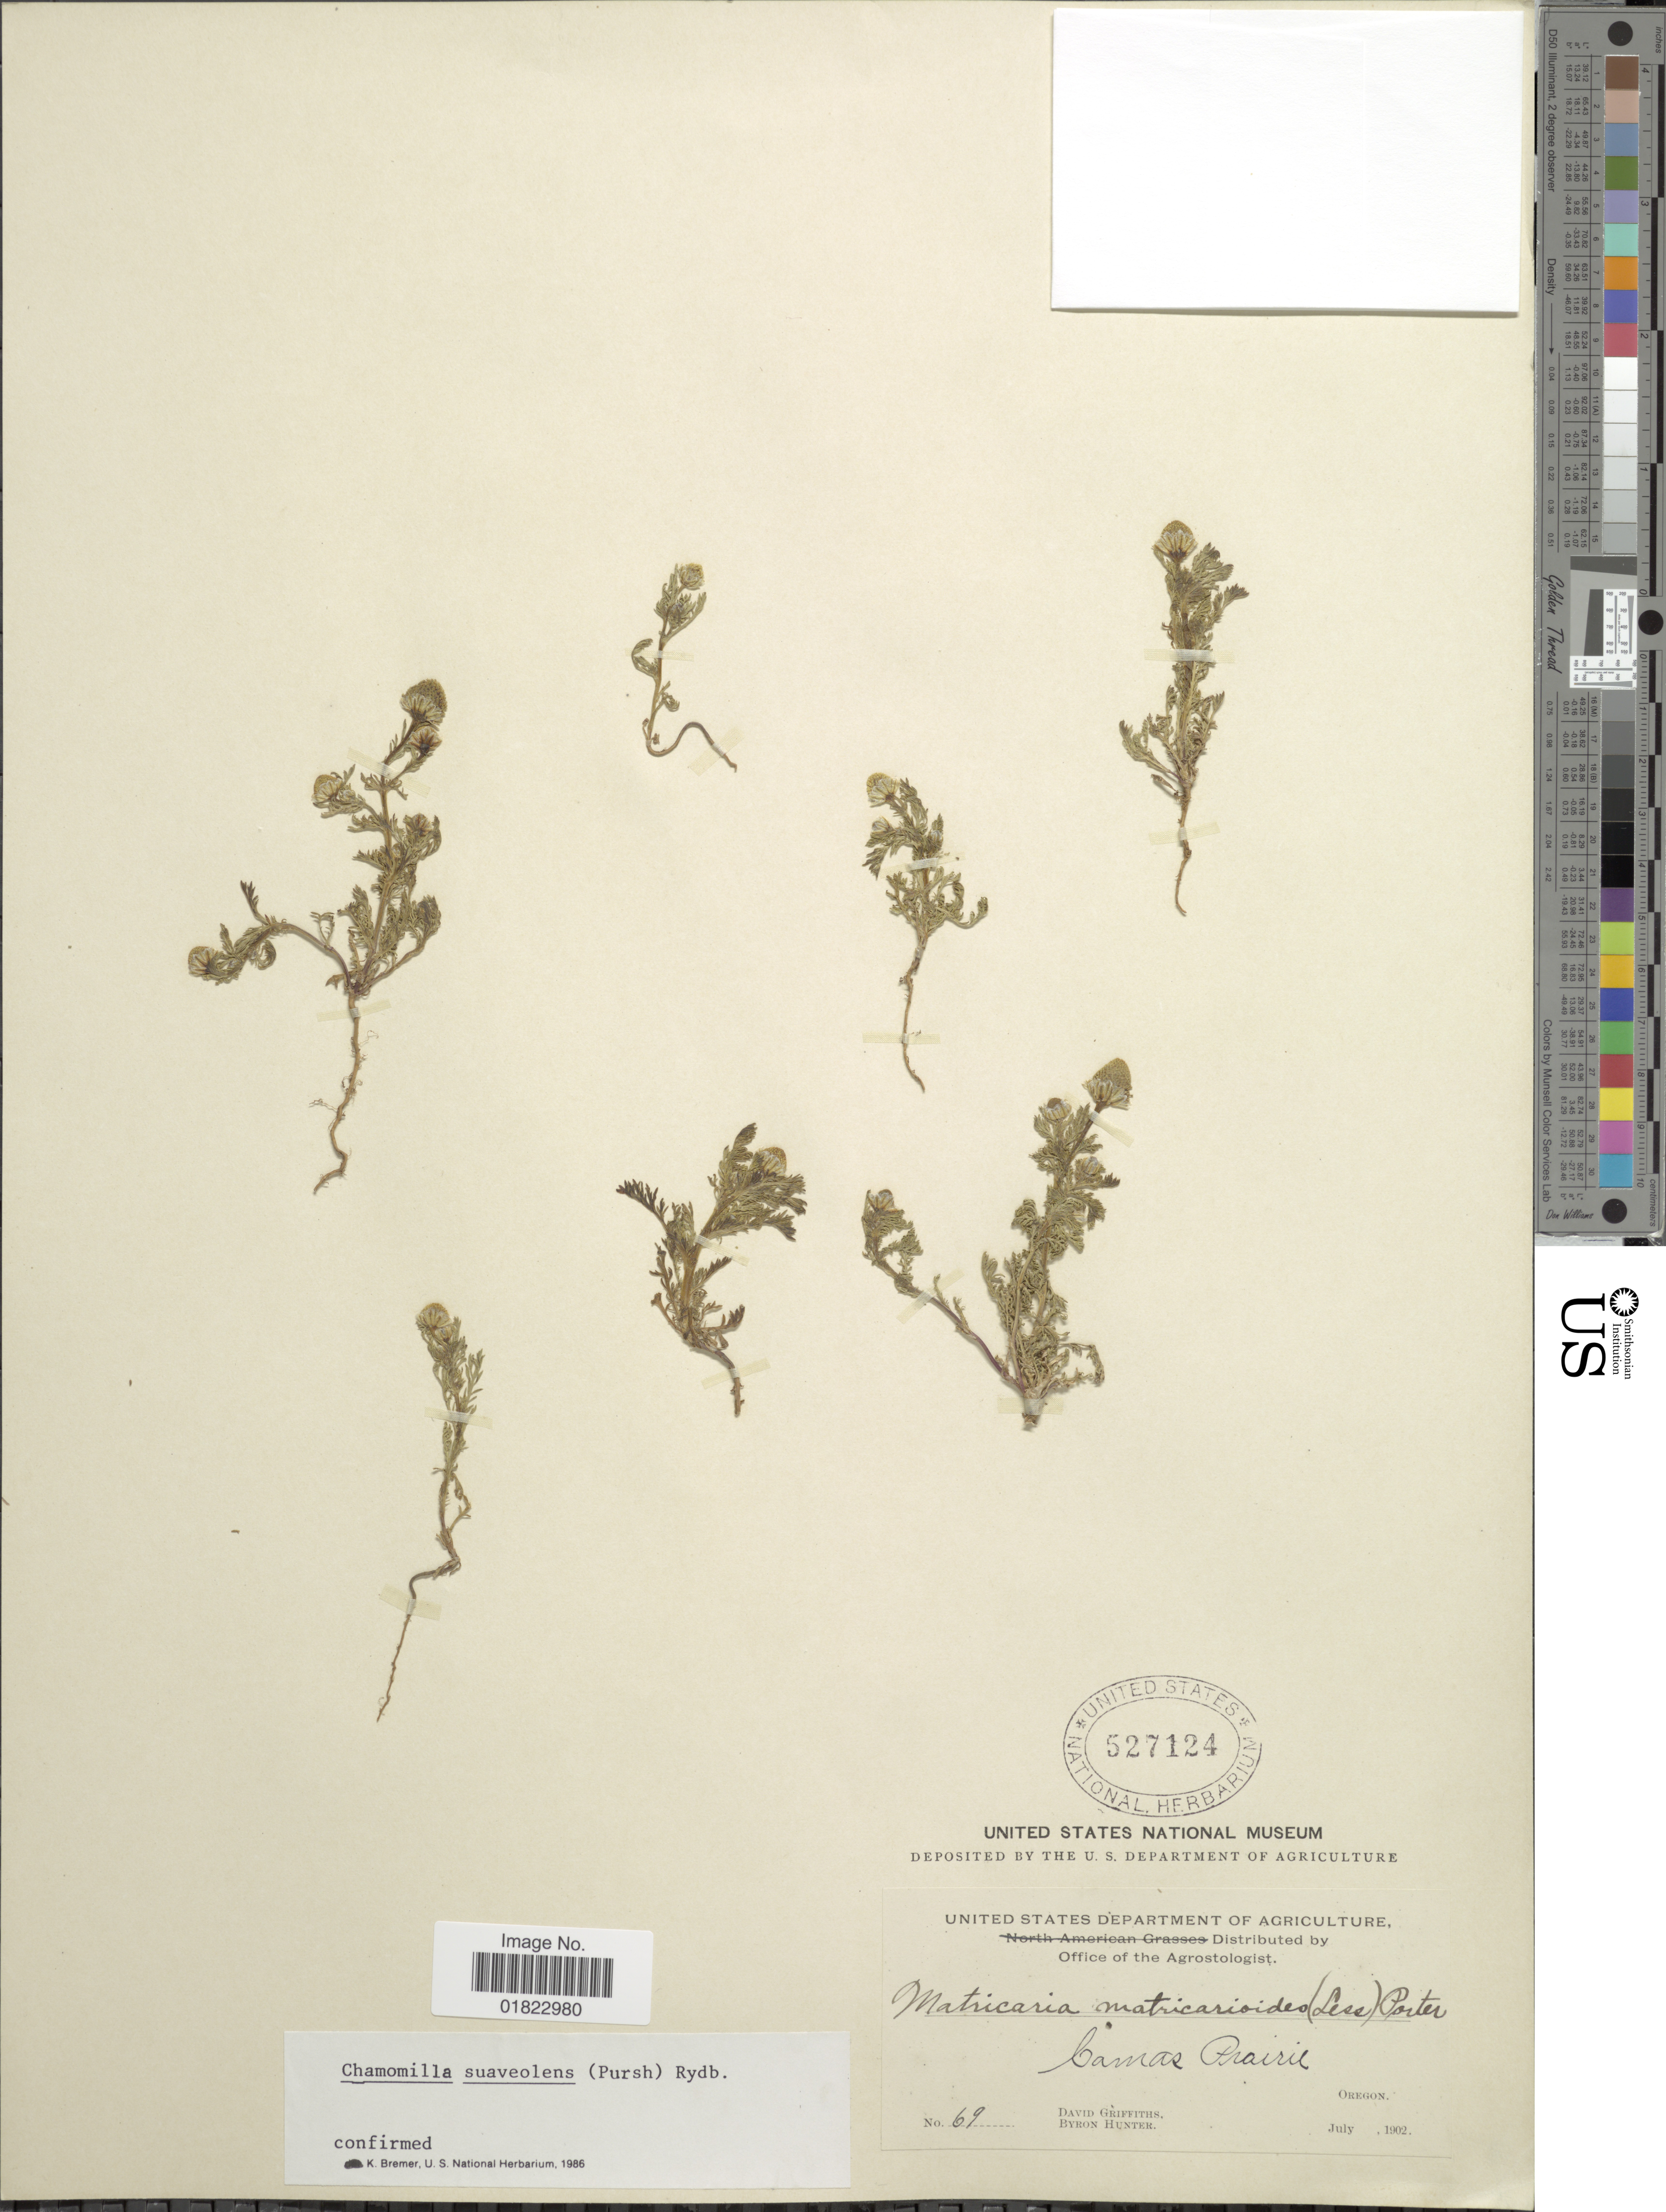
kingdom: Plantae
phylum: Tracheophyta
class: Magnoliopsida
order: Asterales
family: Asteraceae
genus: Matricaria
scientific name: Matricaria matricarioides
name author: (Less.) Porter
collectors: D. Griffiths & B. Hunter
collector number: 69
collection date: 1902-07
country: United States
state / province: Oregon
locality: Oregon. Camas Prairie.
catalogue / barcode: US 527124